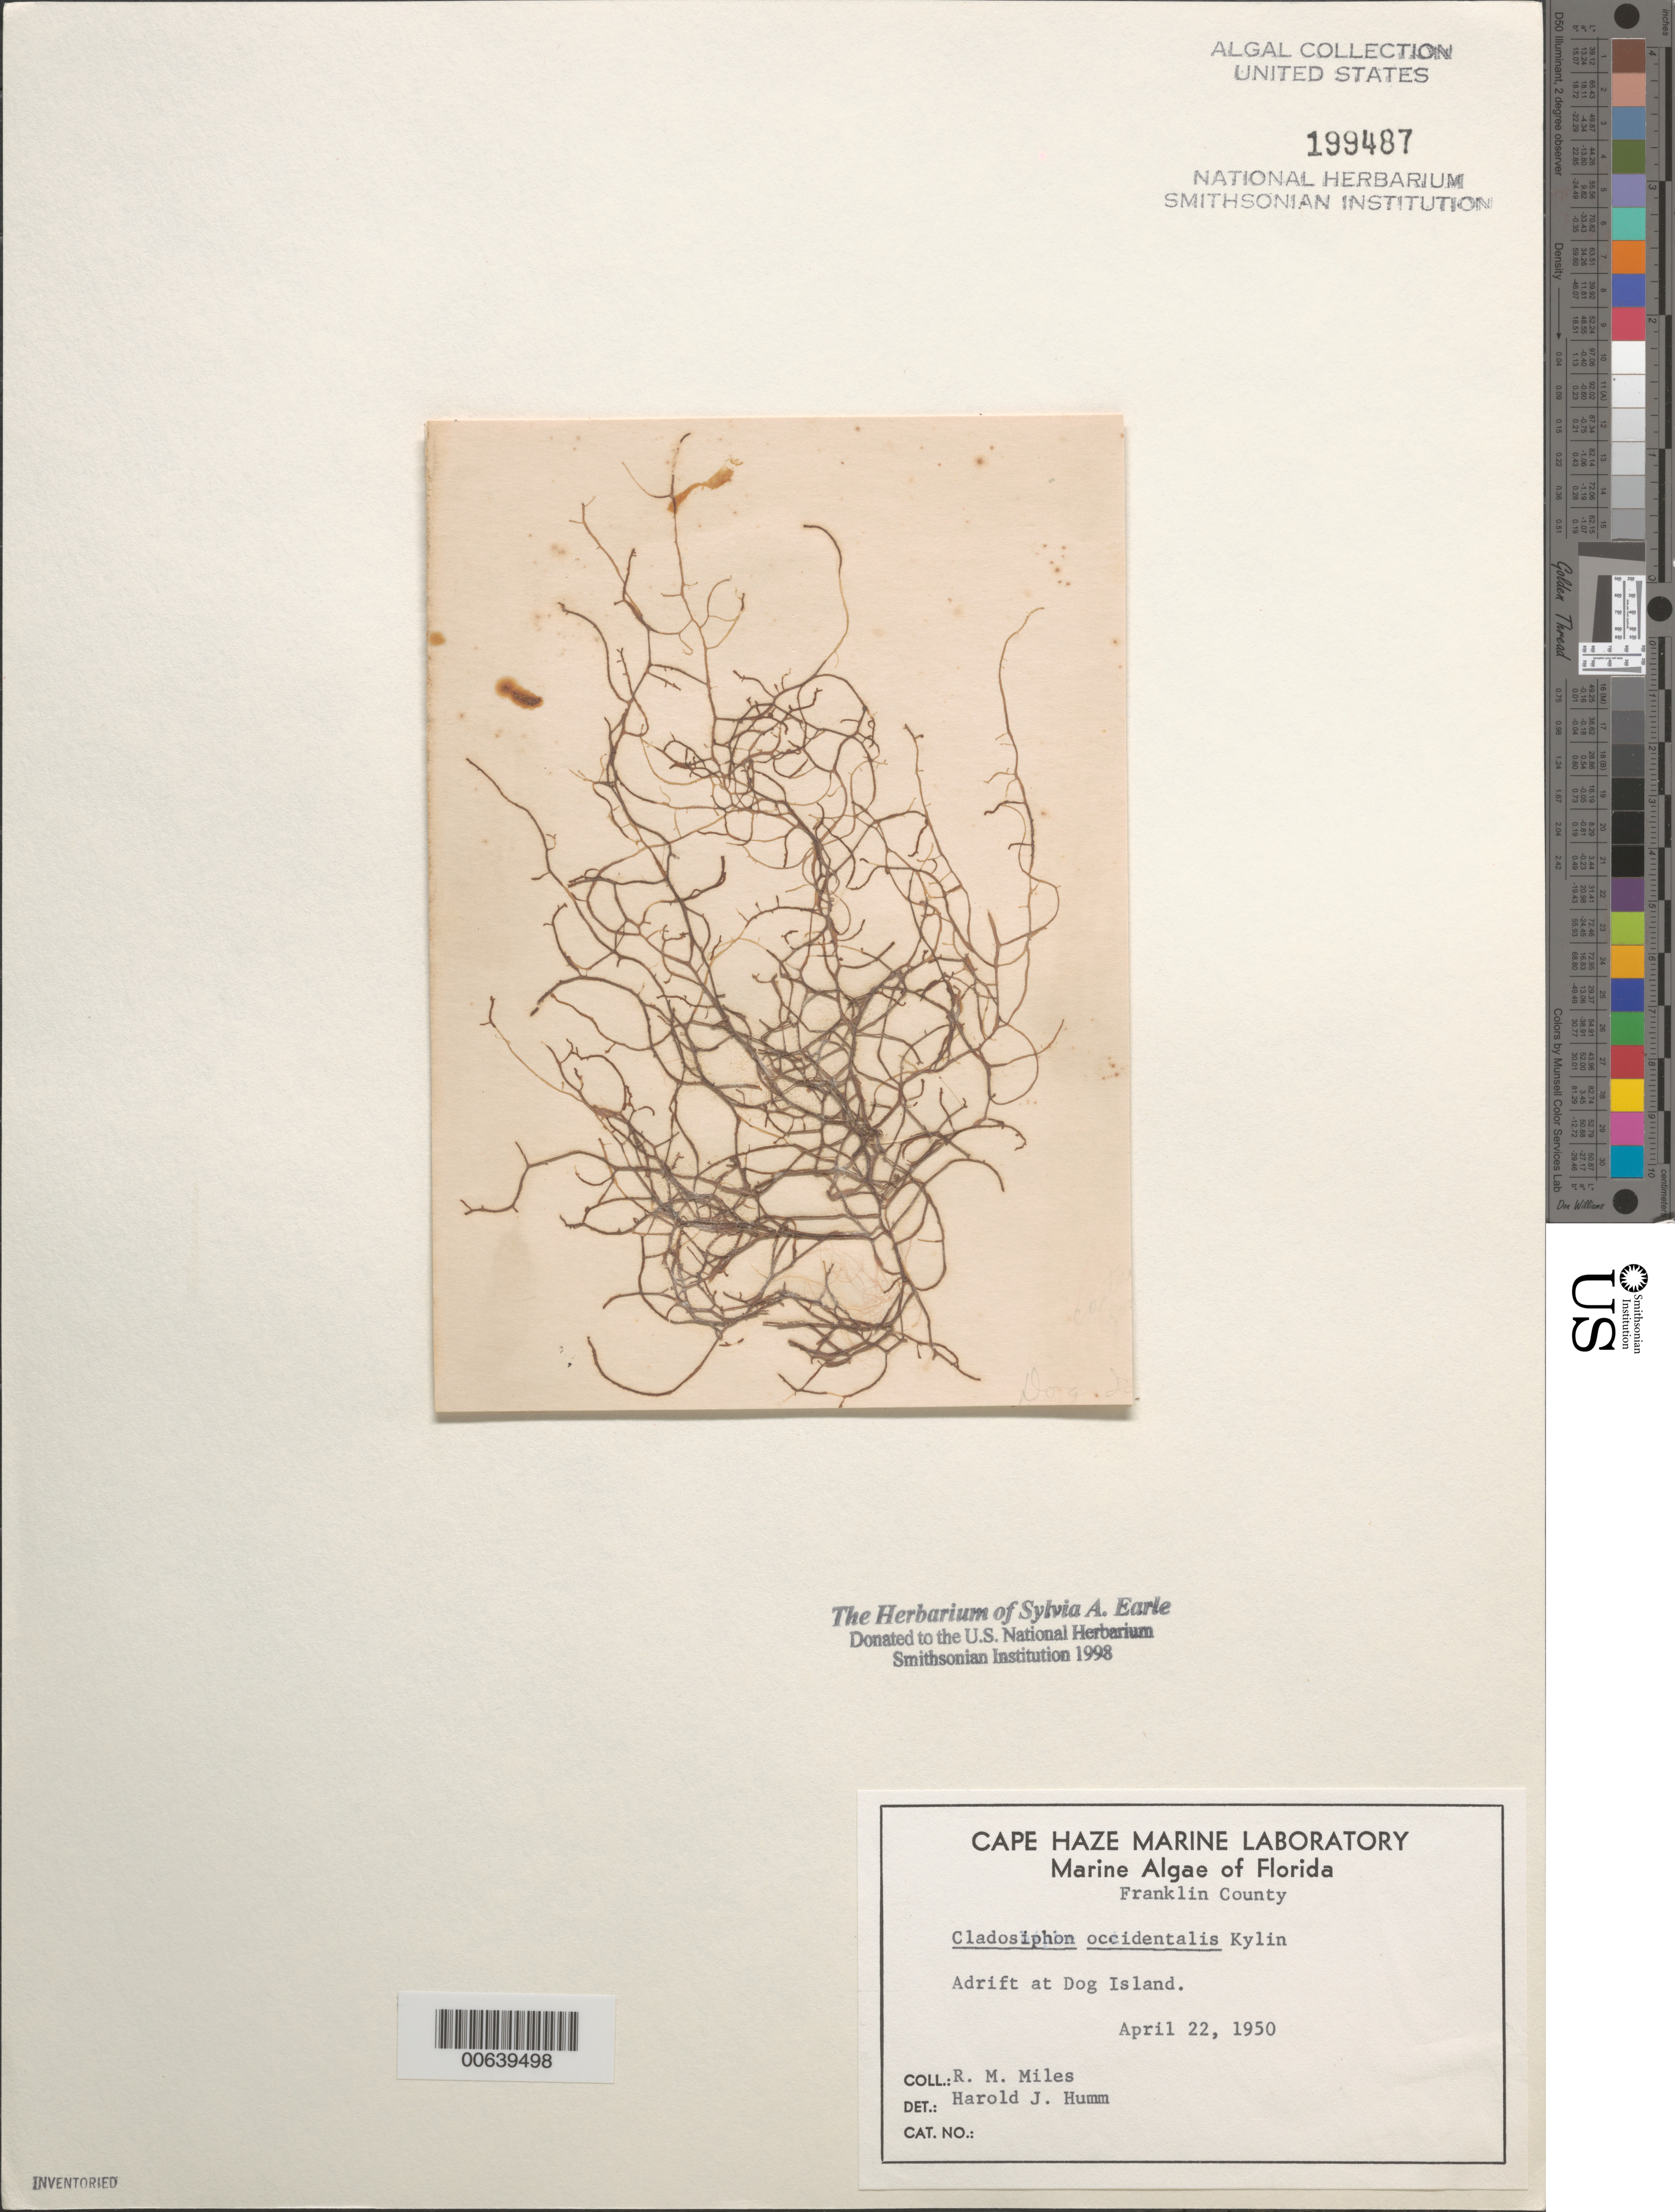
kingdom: Chromista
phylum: Ochrophyta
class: Phaeophyceae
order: Ectocarpales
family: Chordariaceae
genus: Cladosiphon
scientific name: Cladosiphon occidentalis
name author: Kylin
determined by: Humm, Harold J.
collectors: R. Miles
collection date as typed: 22 Apr 1950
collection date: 1950-04-22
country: United States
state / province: Florida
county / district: Franklin County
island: Dog Island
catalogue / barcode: US 199487